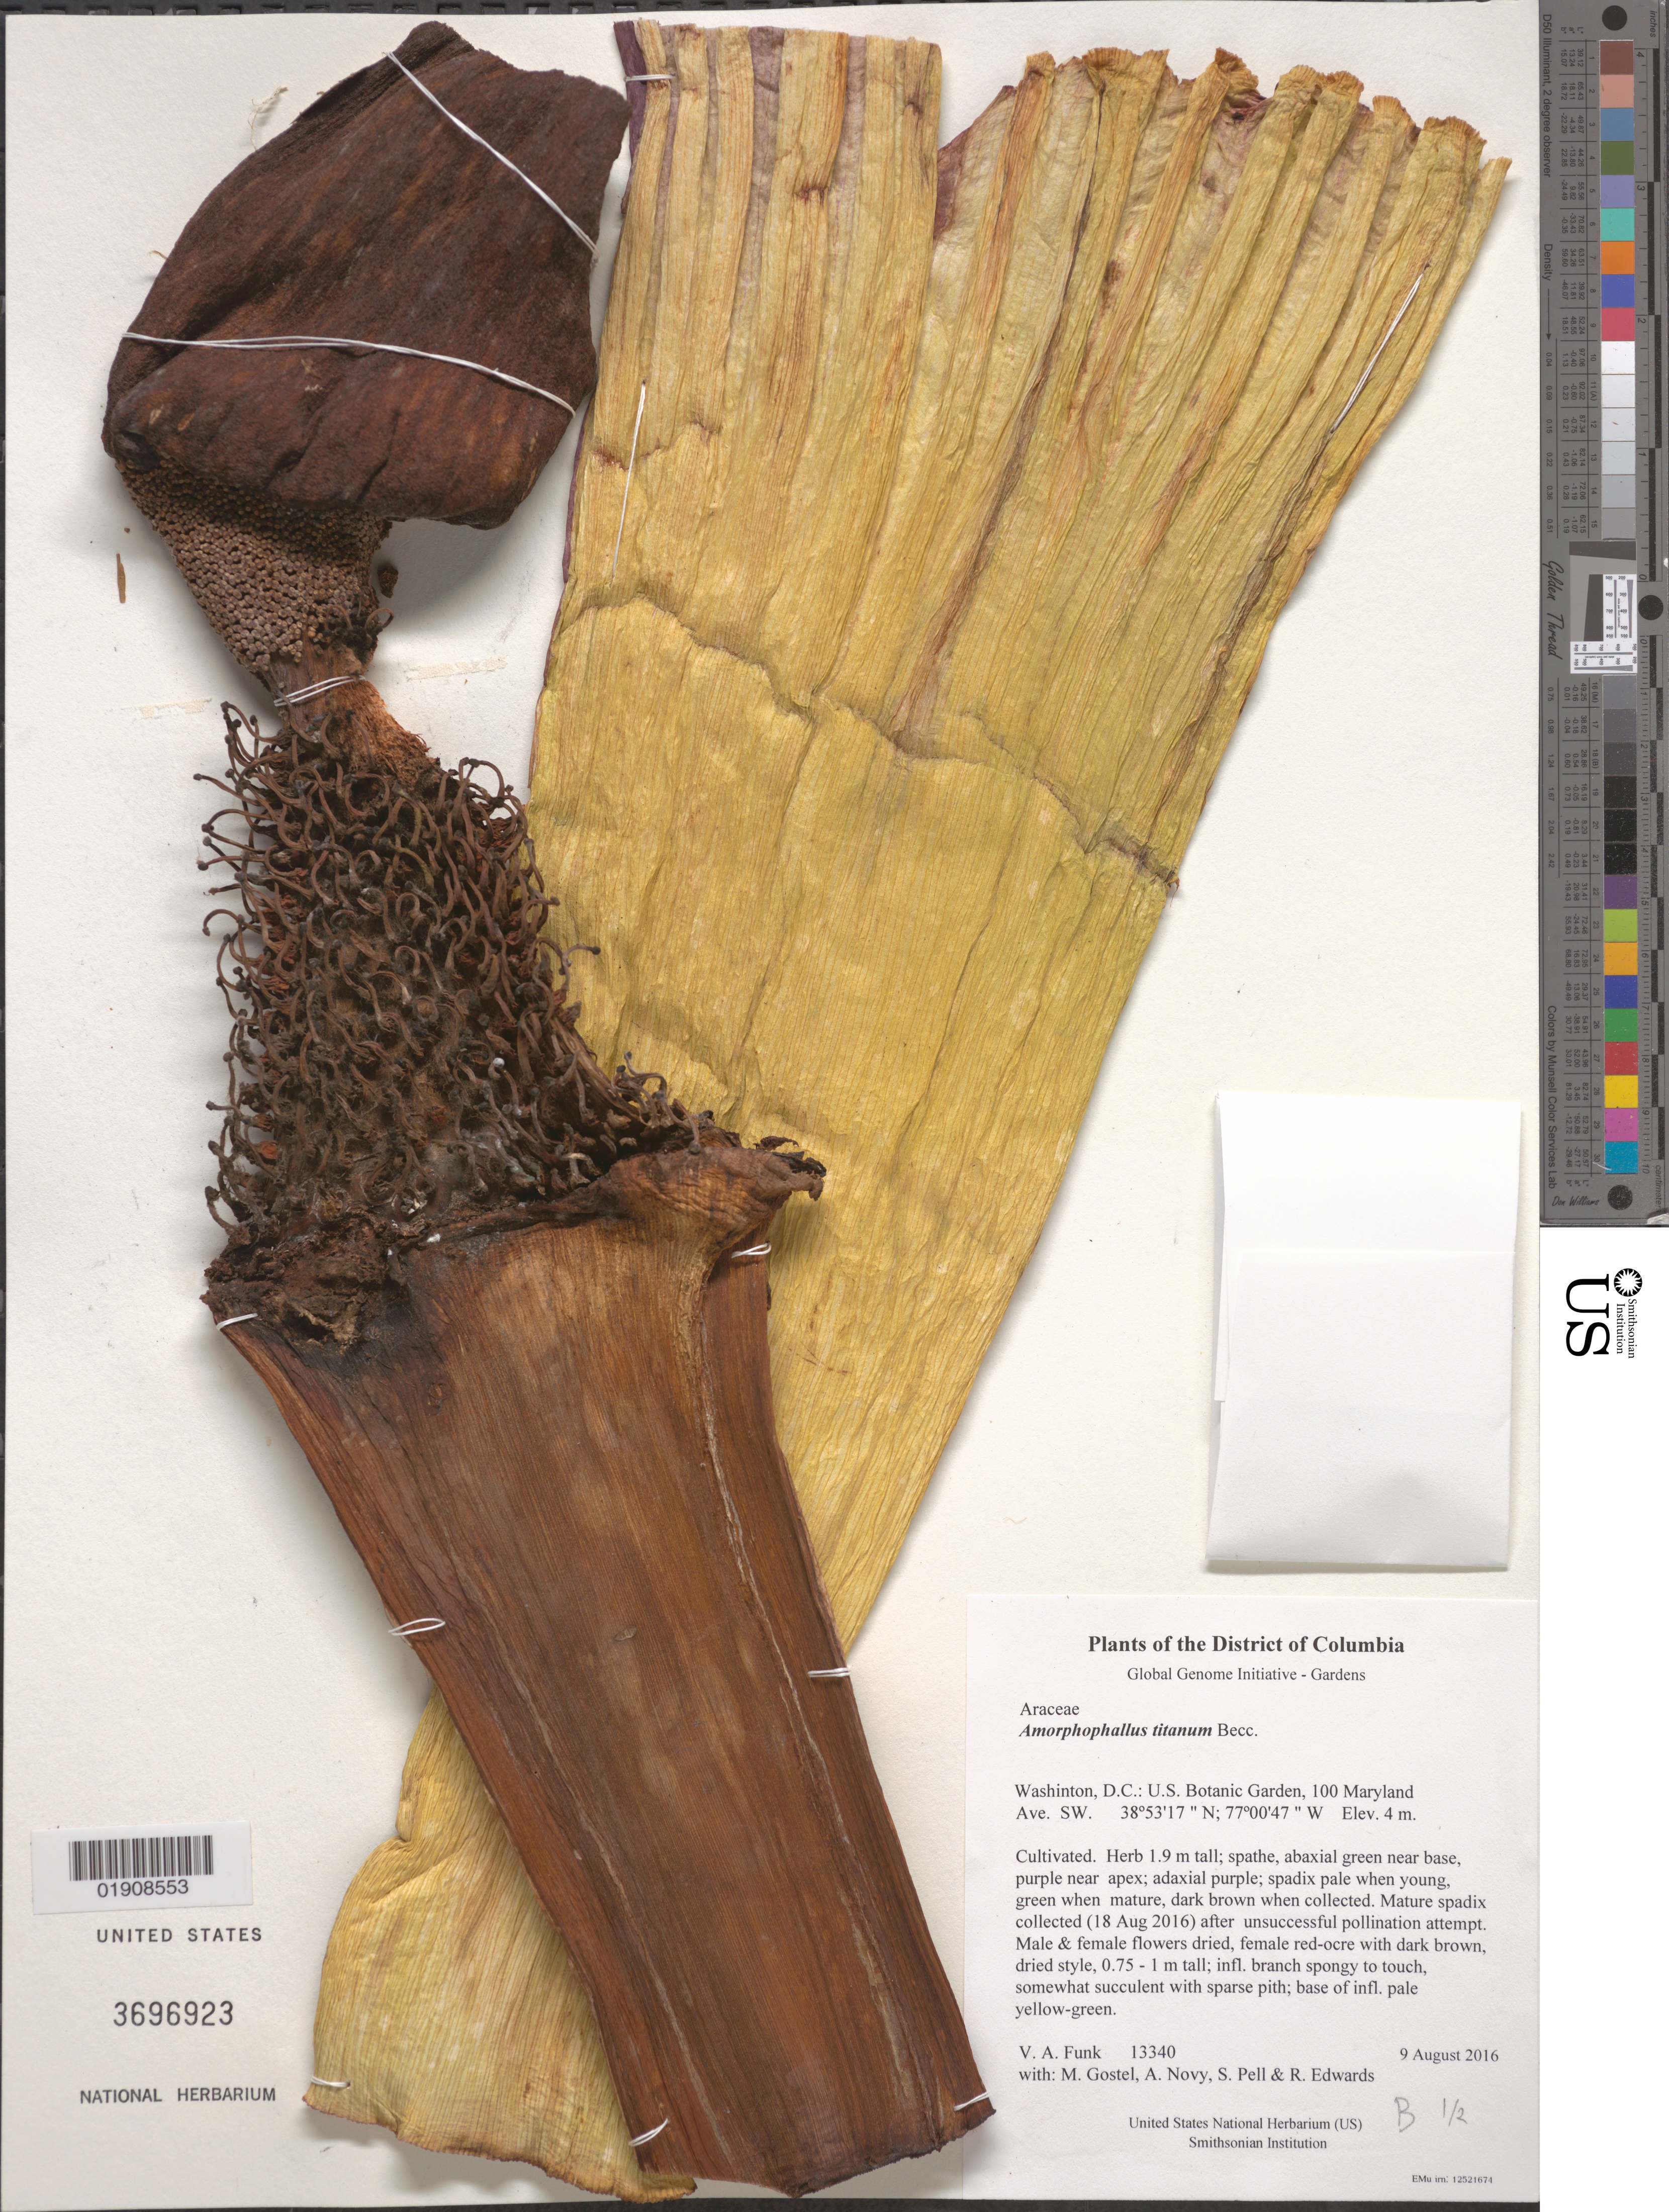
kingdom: Plantae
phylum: Tracheophyta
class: Liliopsida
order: Alismatales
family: Araceae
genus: Amorphophallus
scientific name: Amorphophallus titanum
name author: Becc.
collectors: M. R. Gostel, A. Novy, S. Pell & R.D. Edwards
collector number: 13340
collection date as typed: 9 August 2016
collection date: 2016-08-09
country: United States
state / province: District of Columbia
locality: U.S. Botanic Garden, 100 Maryland Ave. SW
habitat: Cultivated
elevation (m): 4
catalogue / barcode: US 3696923